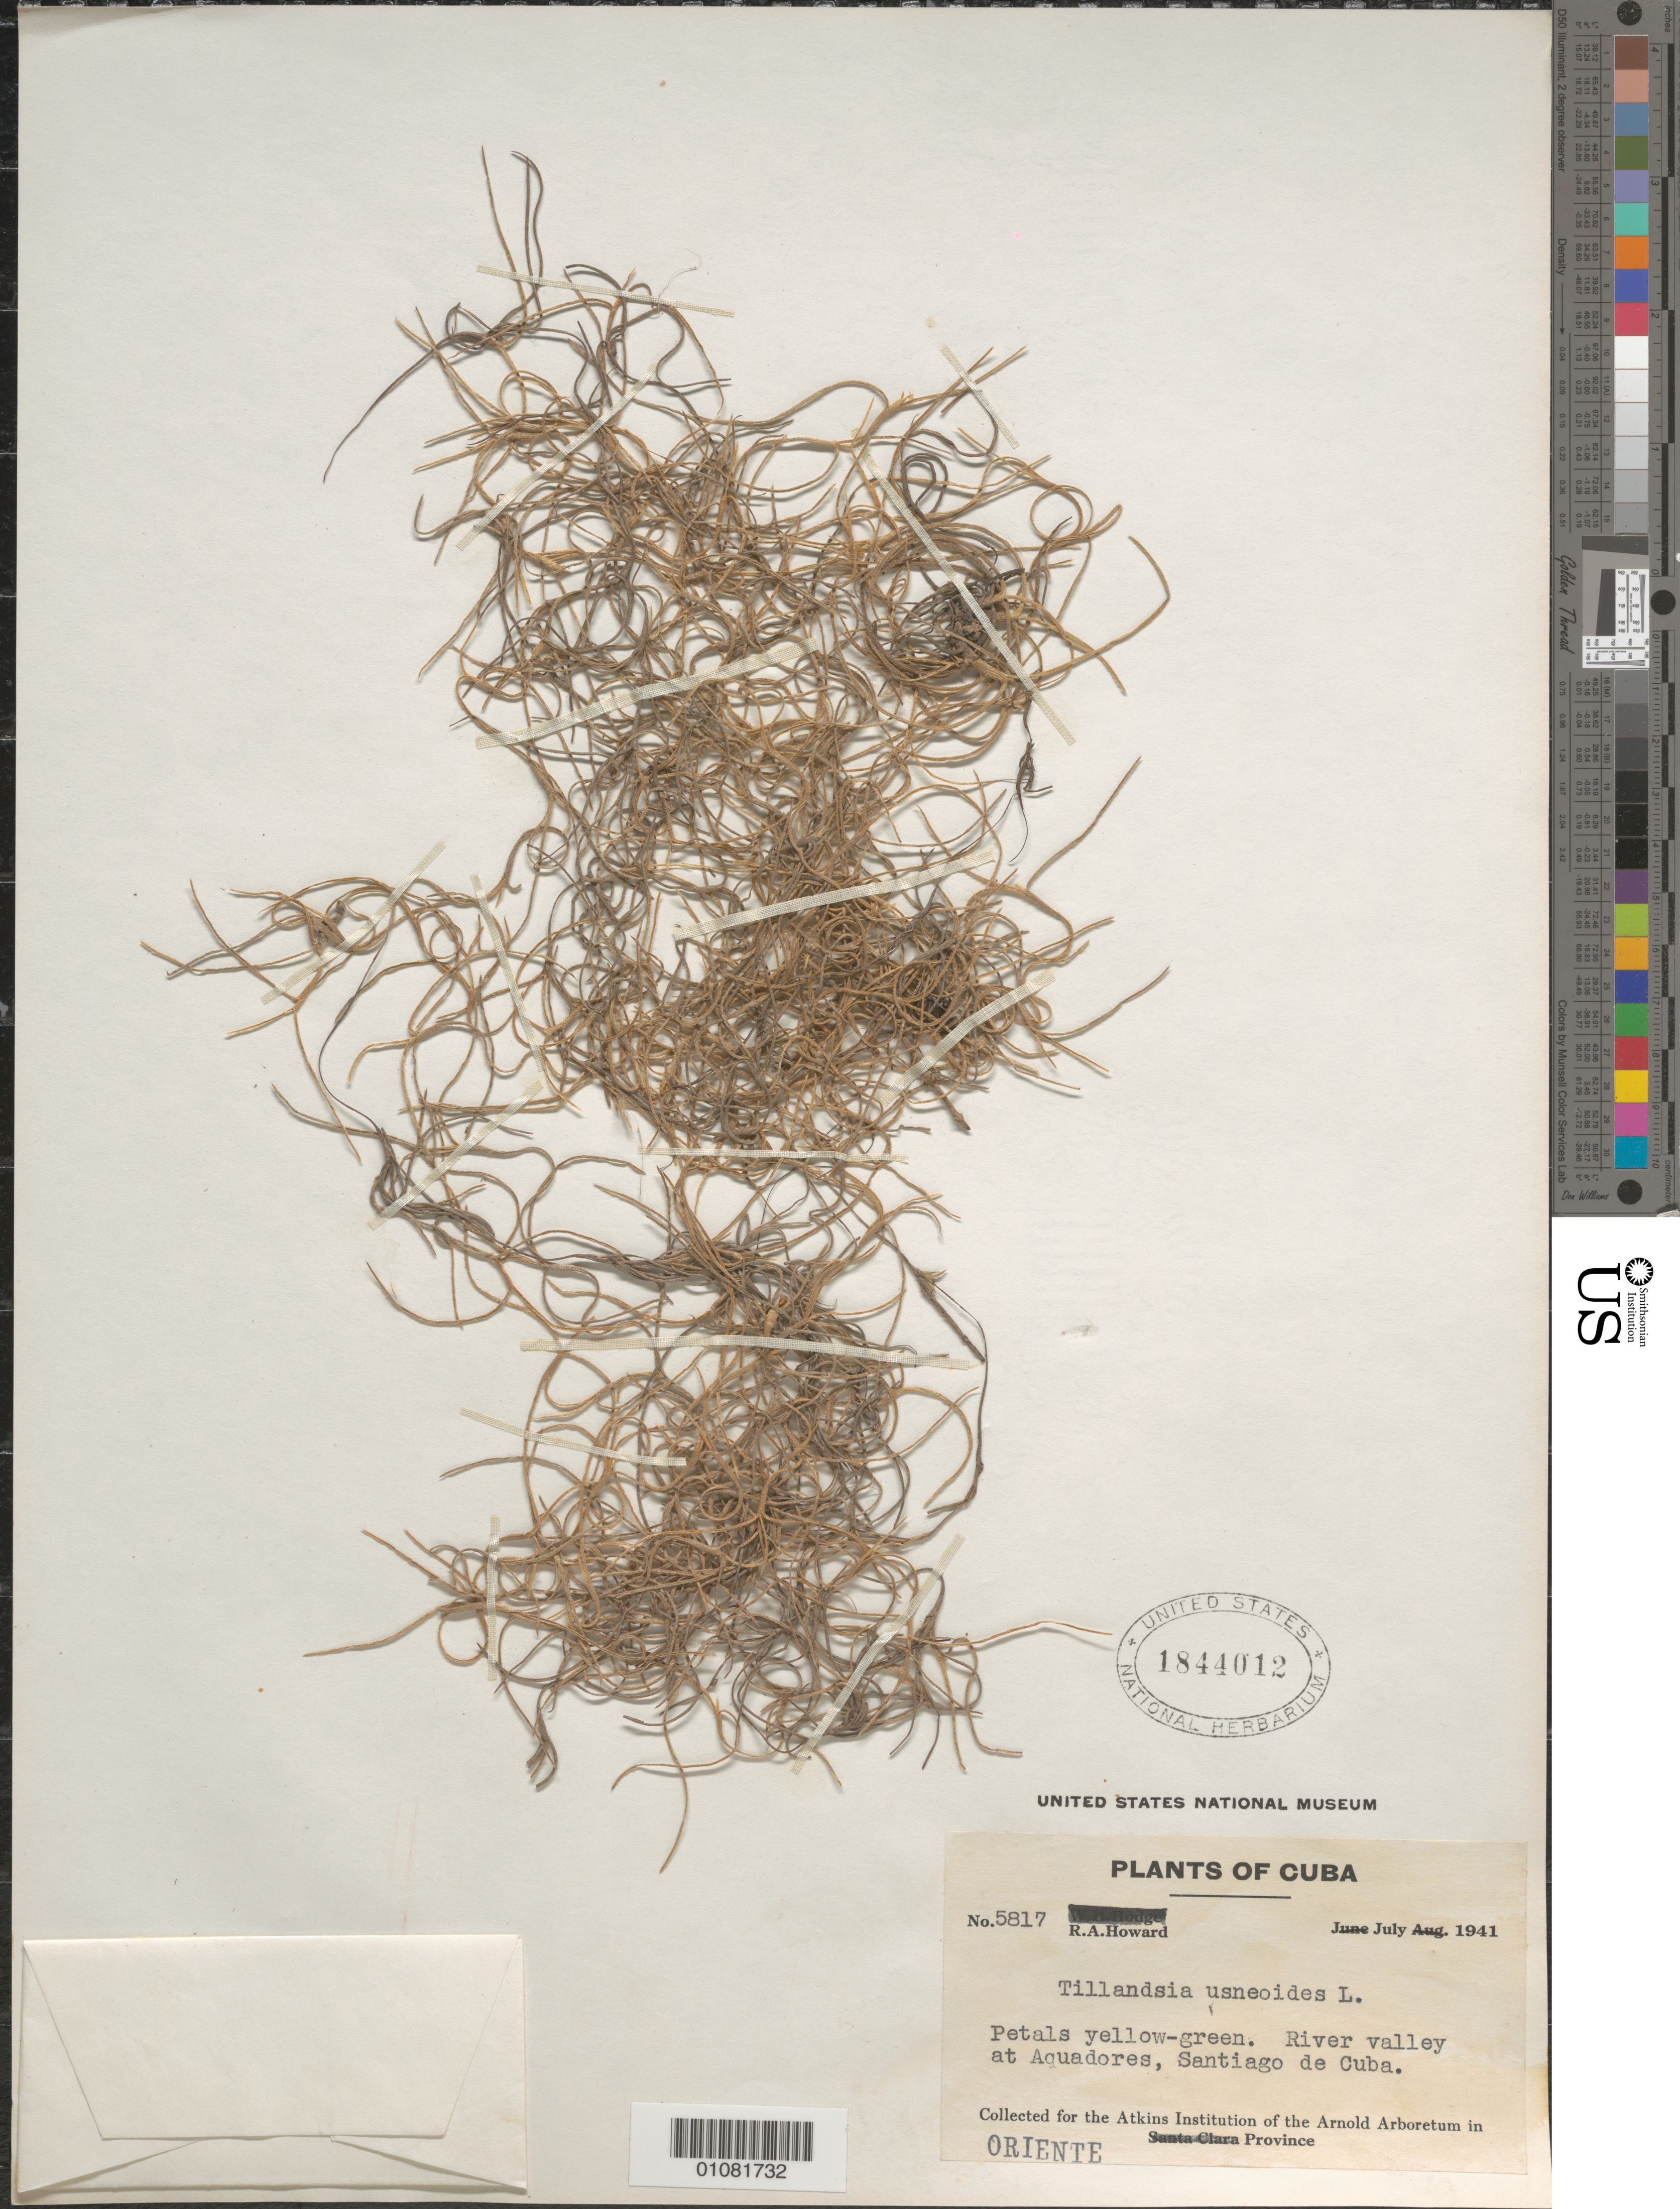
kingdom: Plantae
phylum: Tracheophyta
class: Liliopsida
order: Poales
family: Bromeliaceae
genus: Tillandsia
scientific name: Tillandsia usneoides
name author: (L.) L.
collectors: R. A. Howard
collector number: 5817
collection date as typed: Jul 1941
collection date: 1941-07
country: Cuba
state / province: Santiago de Cuba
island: Cuba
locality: River valley at Aquadores, Santiago de Cuba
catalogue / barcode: US 1844012